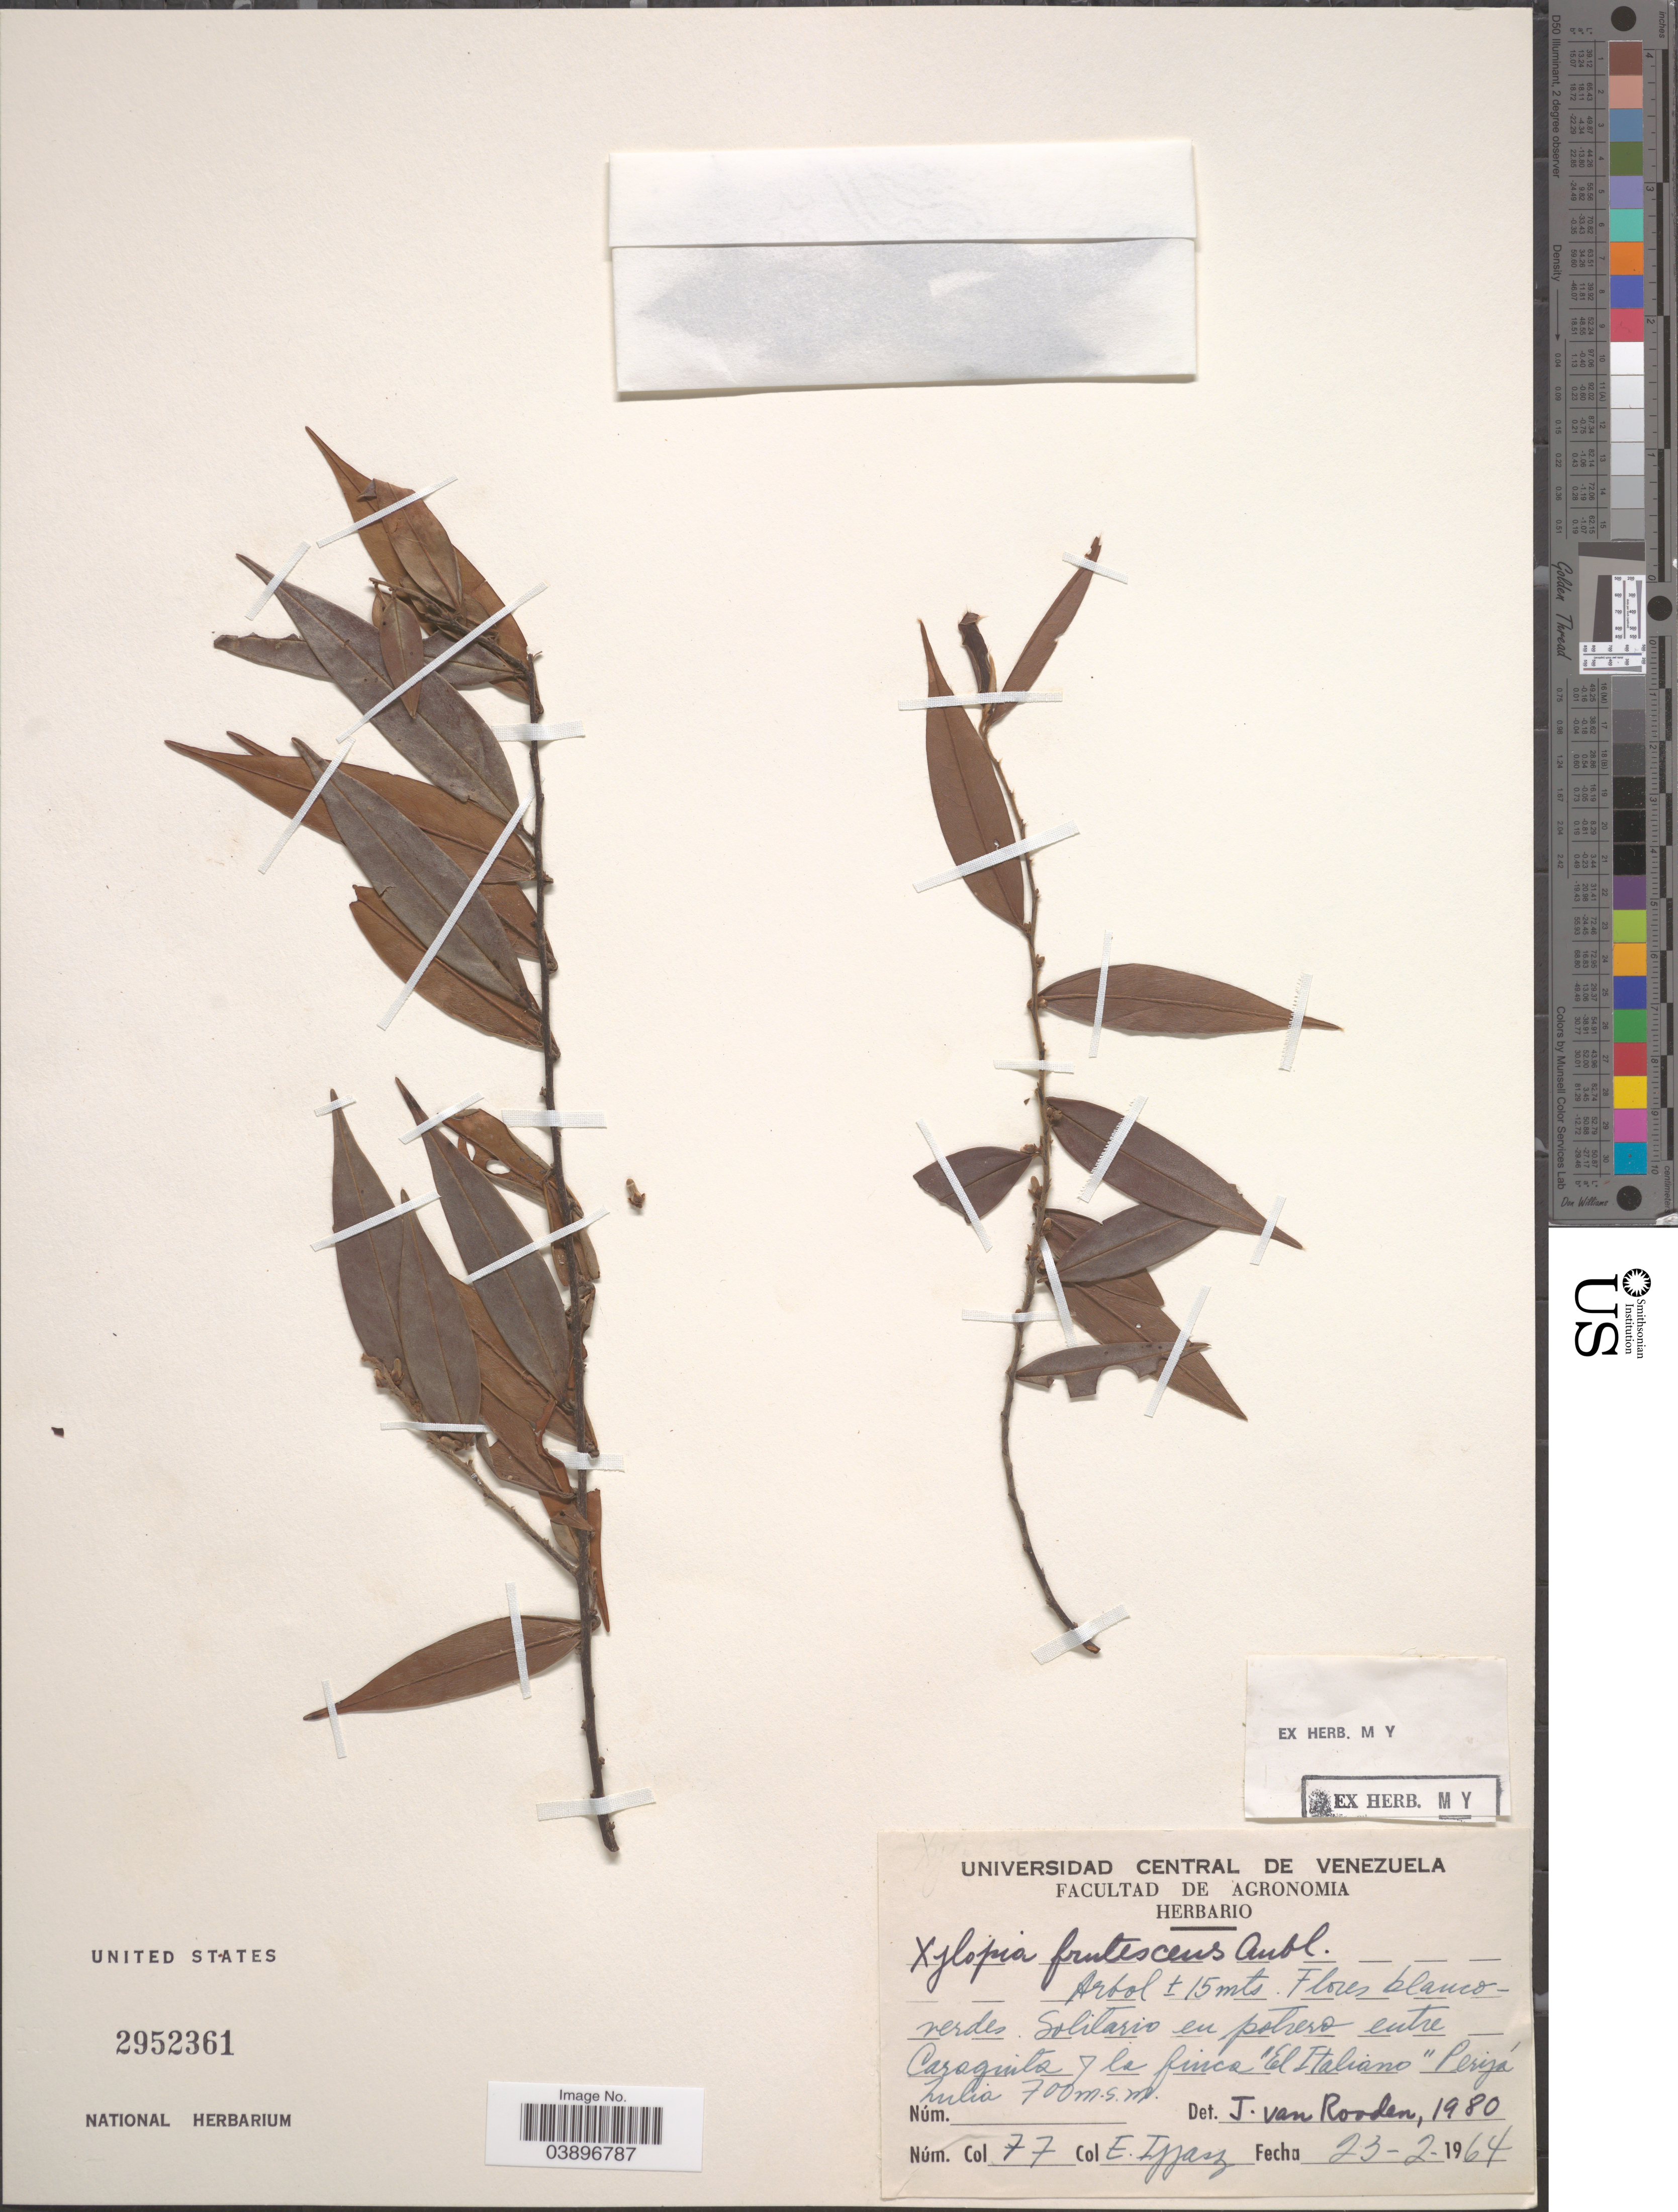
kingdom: Plantae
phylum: Tracheophyta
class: Magnoliopsida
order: Magnoliales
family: Annonaceae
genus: Xylopia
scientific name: Xylopia frutescens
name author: Aubl.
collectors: E. Ijjasz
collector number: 77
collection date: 1964-02-23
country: Venezuela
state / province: Zulia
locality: Solitario en potrero entre Caraquits y la finca "El Italiano" Perijá.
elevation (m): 700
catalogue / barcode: US 2952361